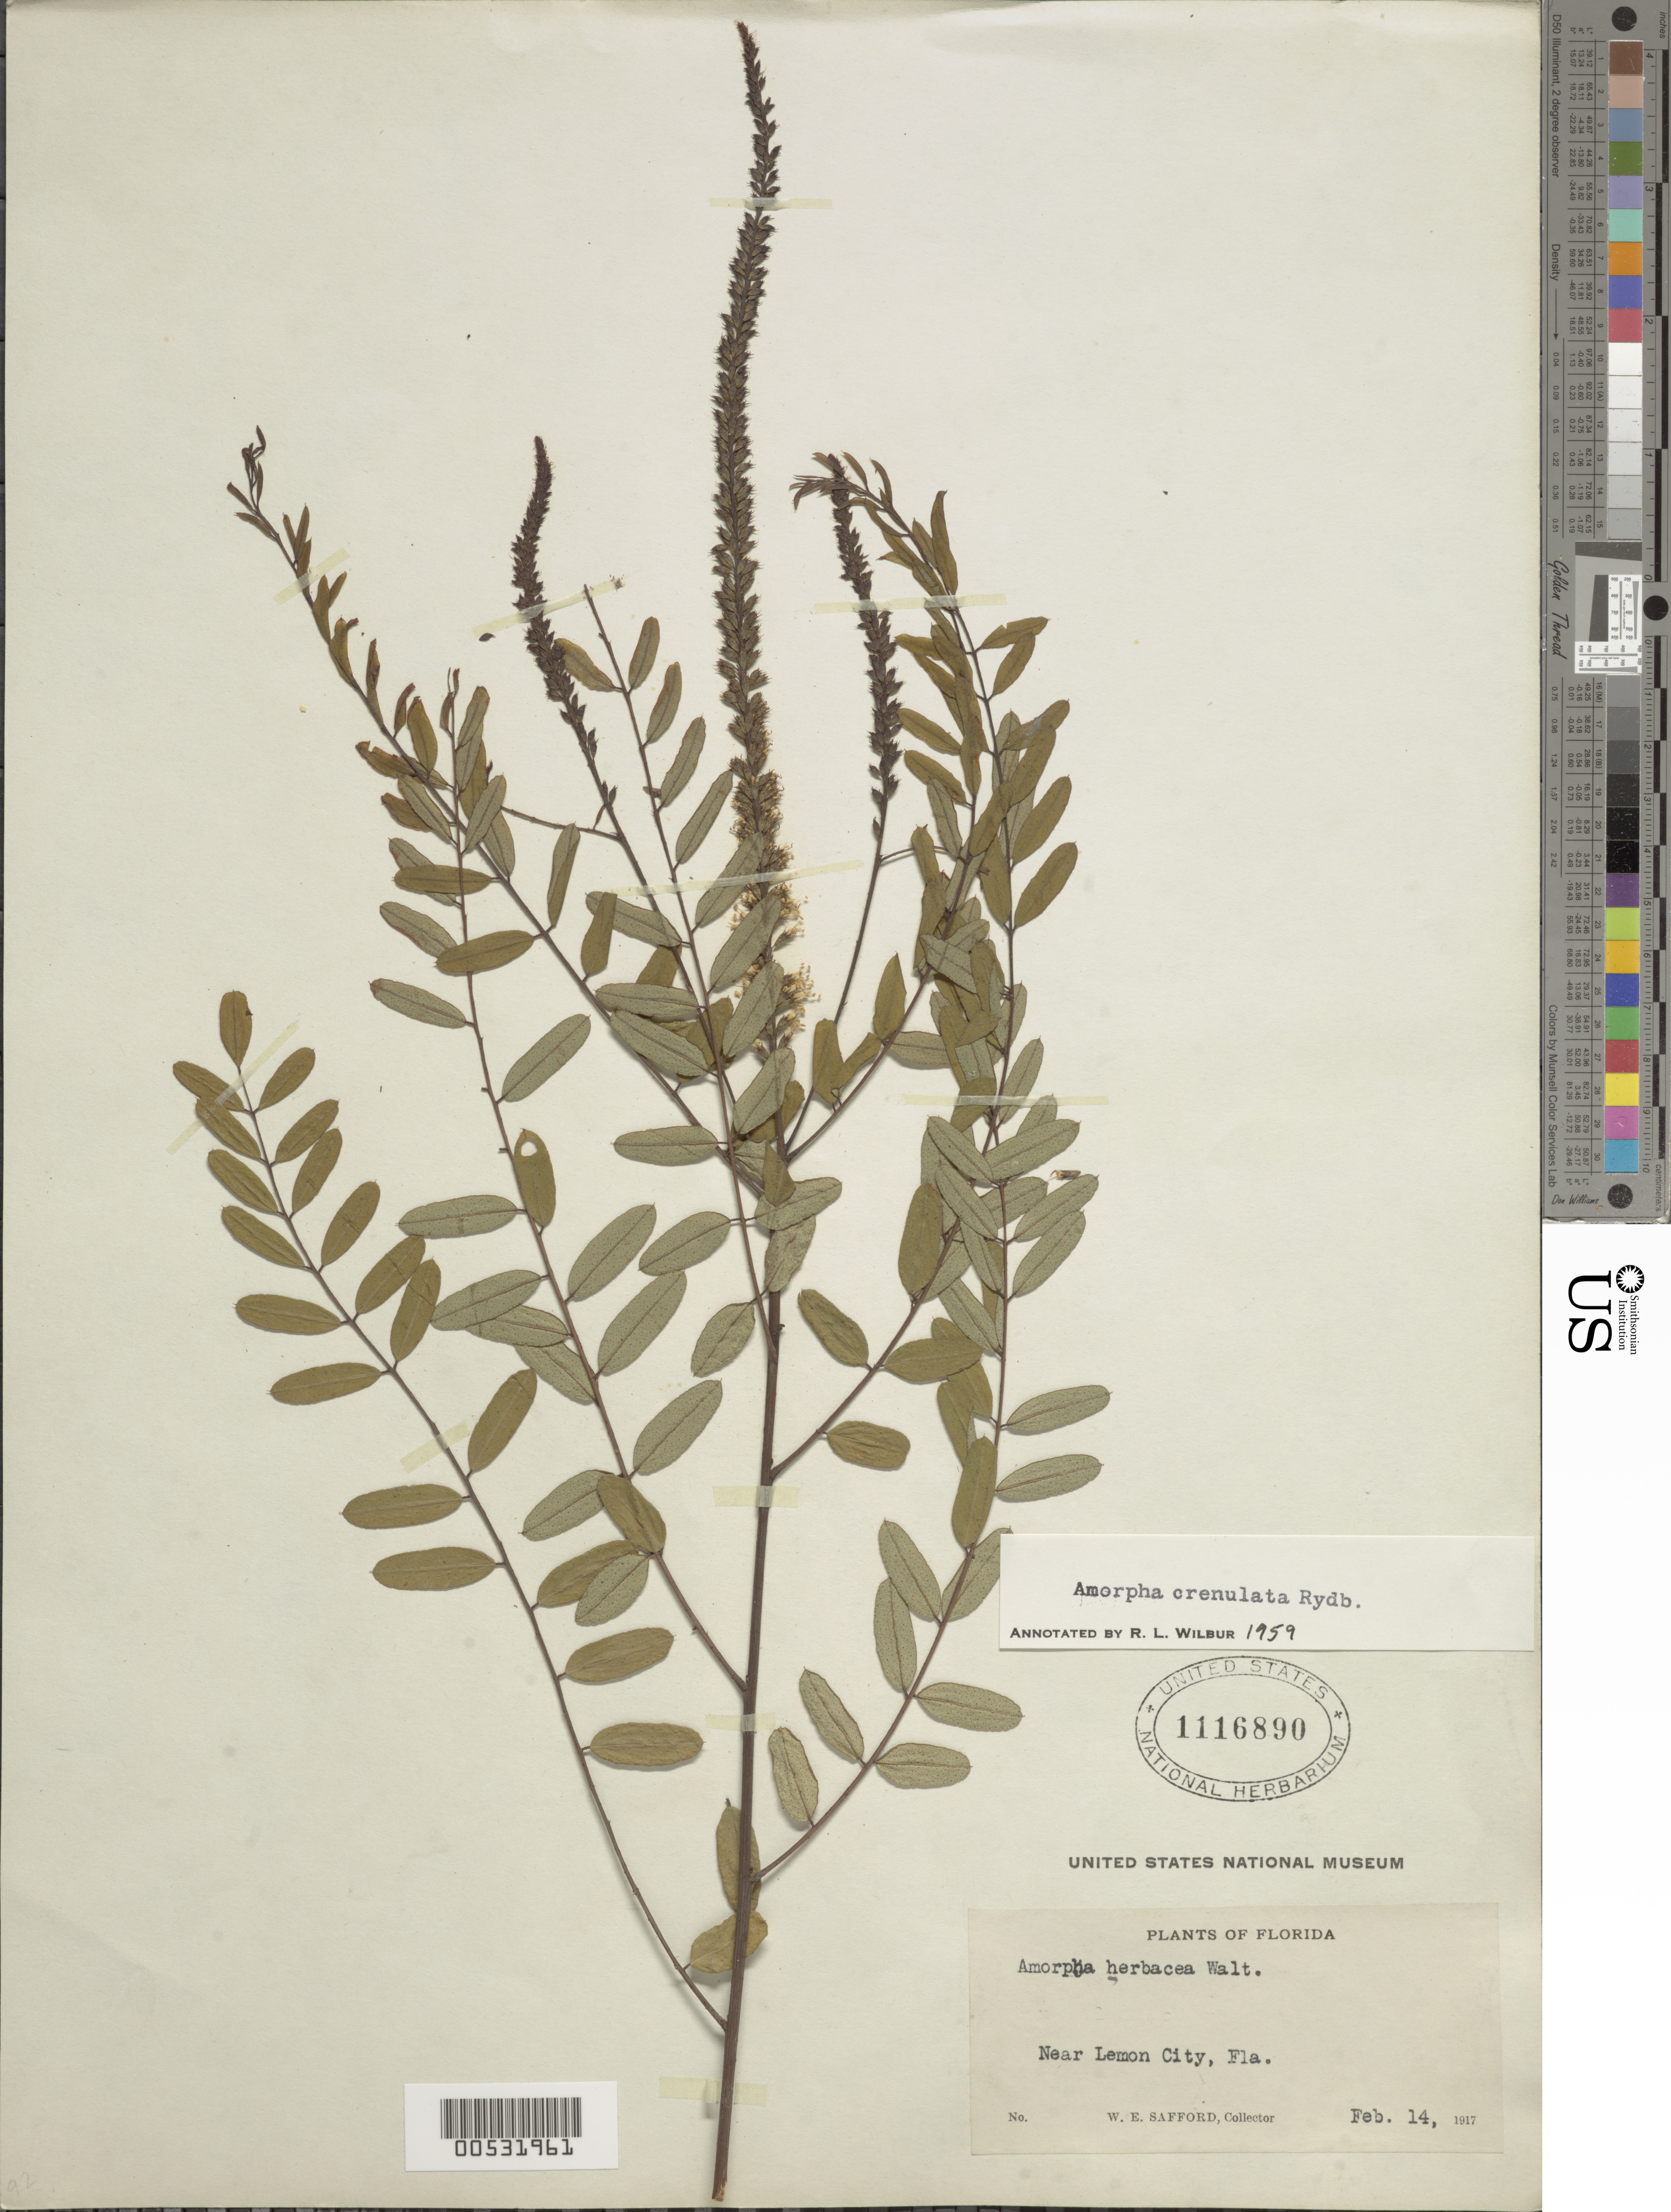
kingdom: Plantae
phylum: Tracheophyta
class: Magnoliopsida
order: Fabales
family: Fabaceae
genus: Amorpha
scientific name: Amorpha crenulata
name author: Rydb.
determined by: Wilbur, R. L.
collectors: W. E. Safford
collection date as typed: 14 Feb 1917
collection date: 1917-02-14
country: United States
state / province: Florida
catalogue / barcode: US 1116890